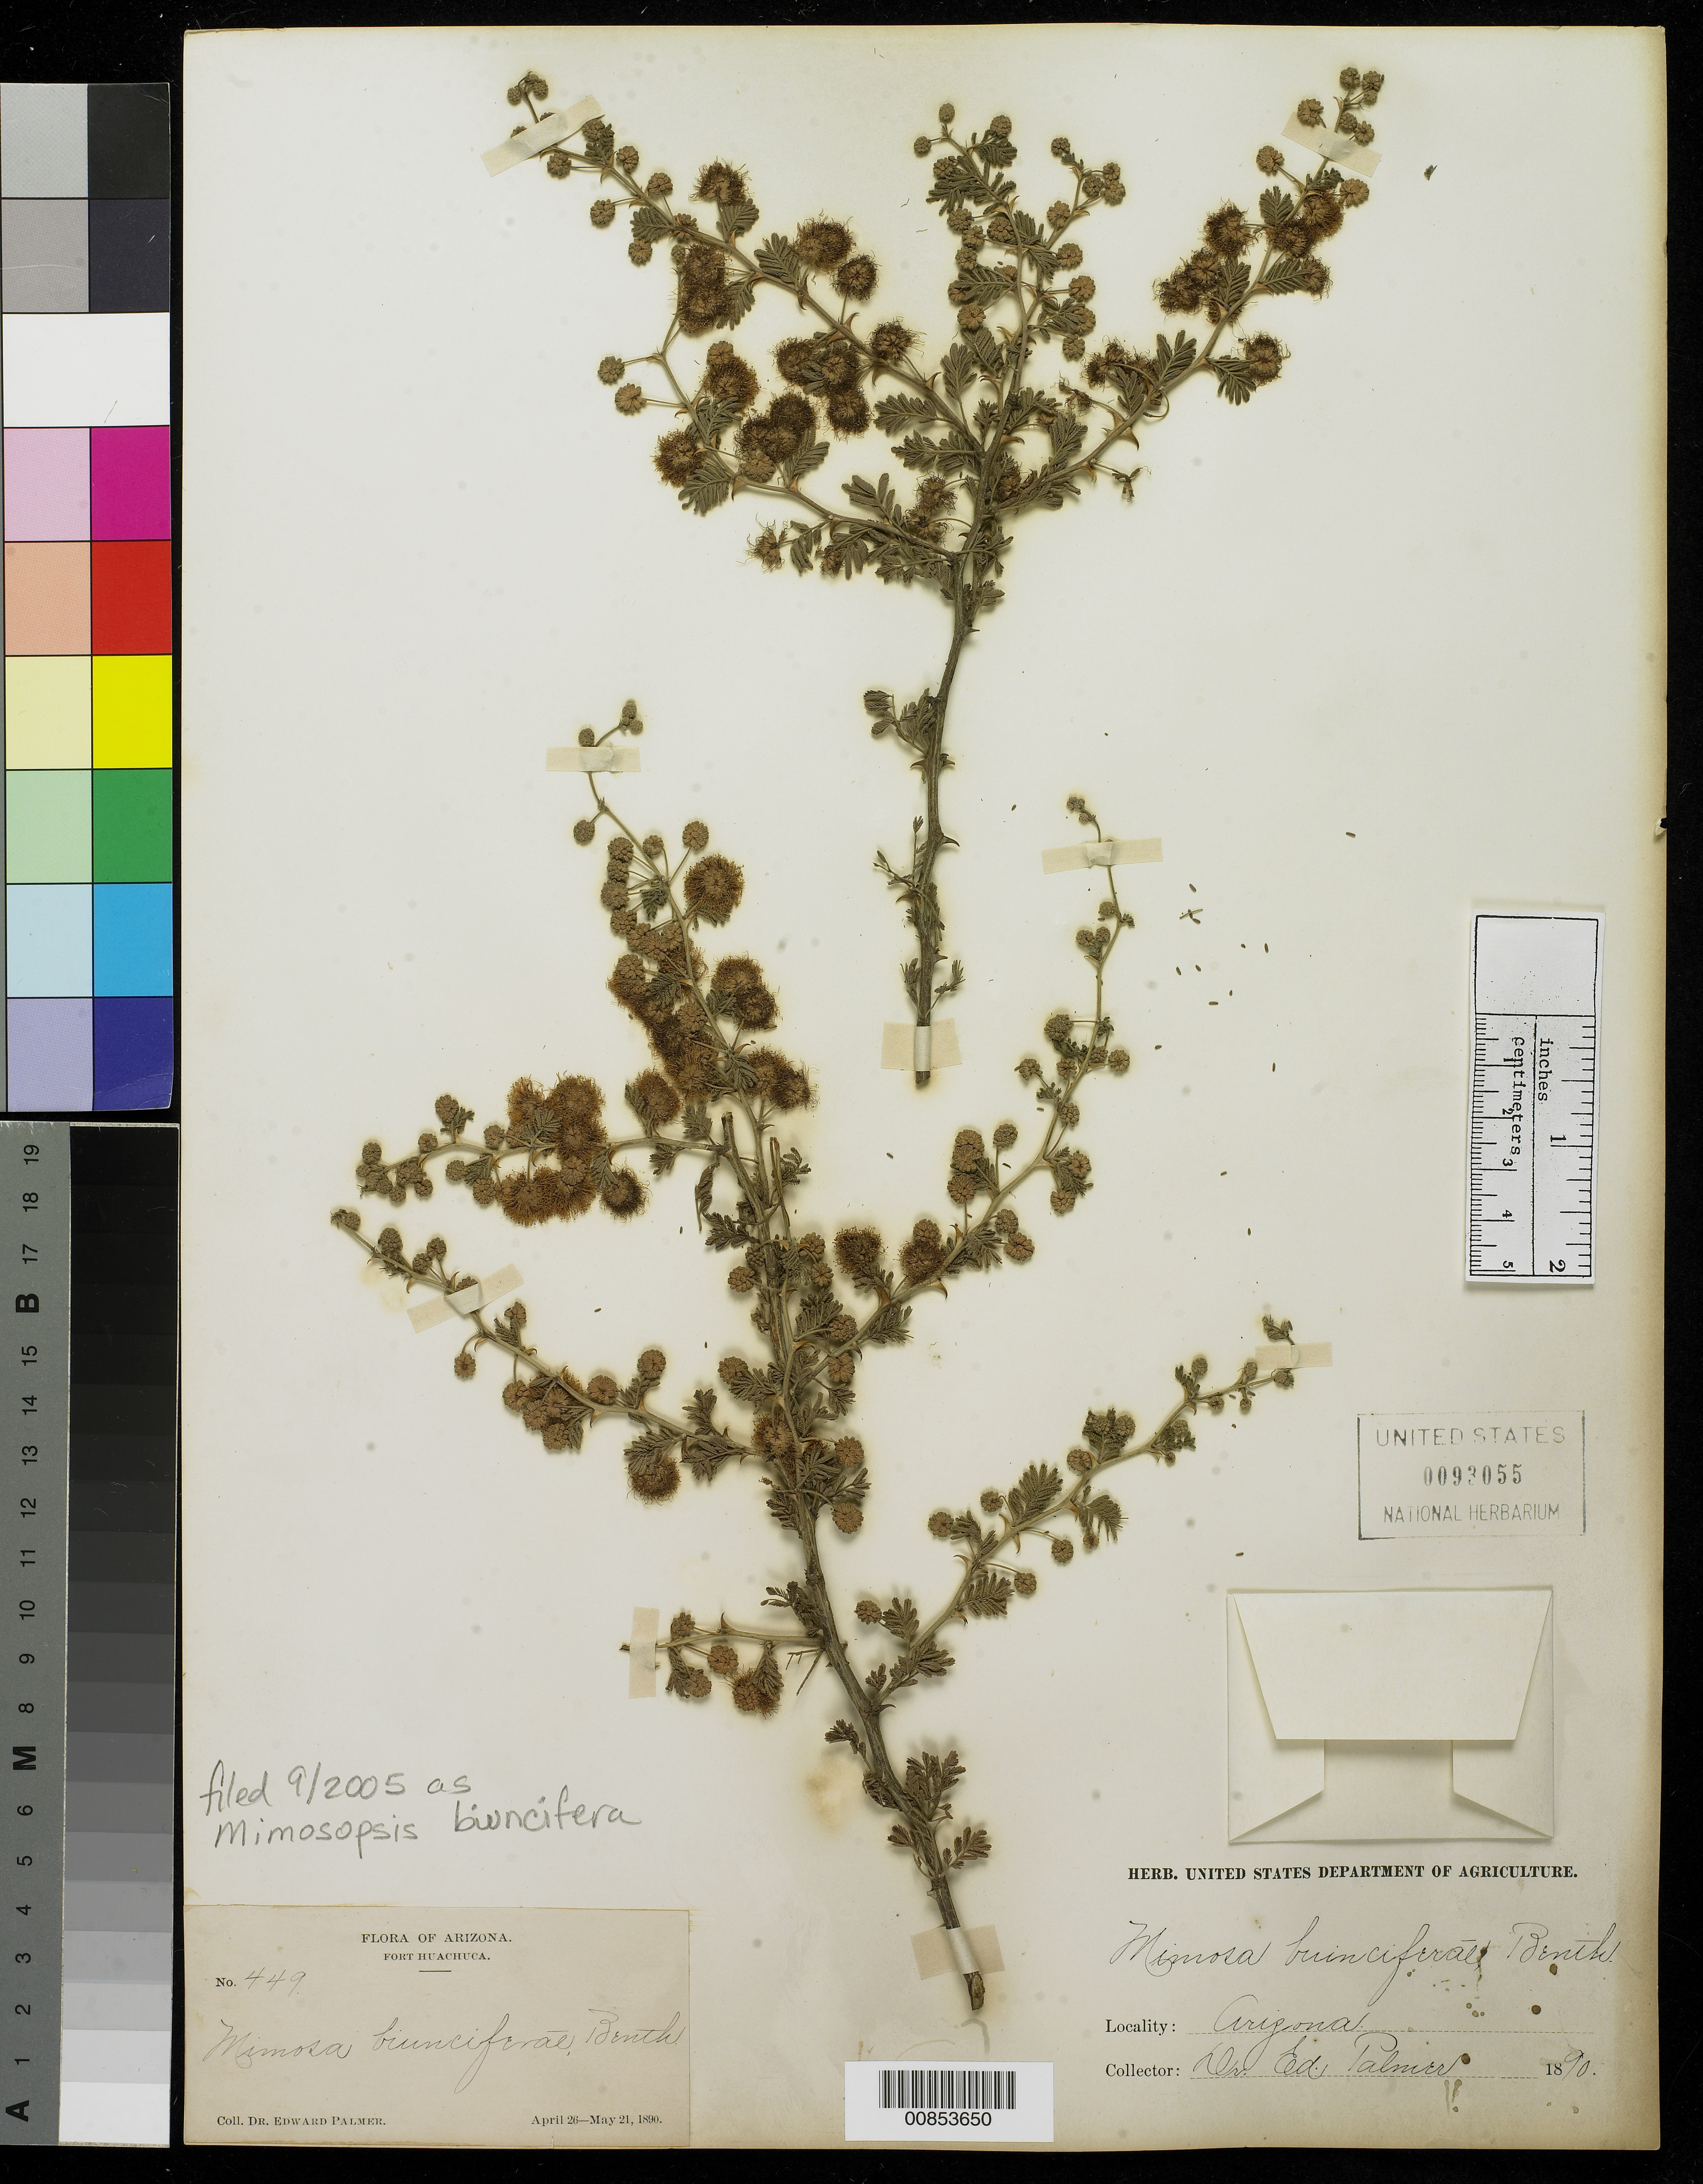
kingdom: Plantae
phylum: Tracheophyta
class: Magnoliopsida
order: Fabales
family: Fabaceae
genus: Mimosa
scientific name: Mimosa biuncifera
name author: Benth.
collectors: E. Palmer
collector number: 449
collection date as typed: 26 Apr 1890 to 21 May 1890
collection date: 1890-04-26/1890-05-21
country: United States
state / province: Arizona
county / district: Cochise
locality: Fort Huachuca.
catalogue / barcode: US 93055